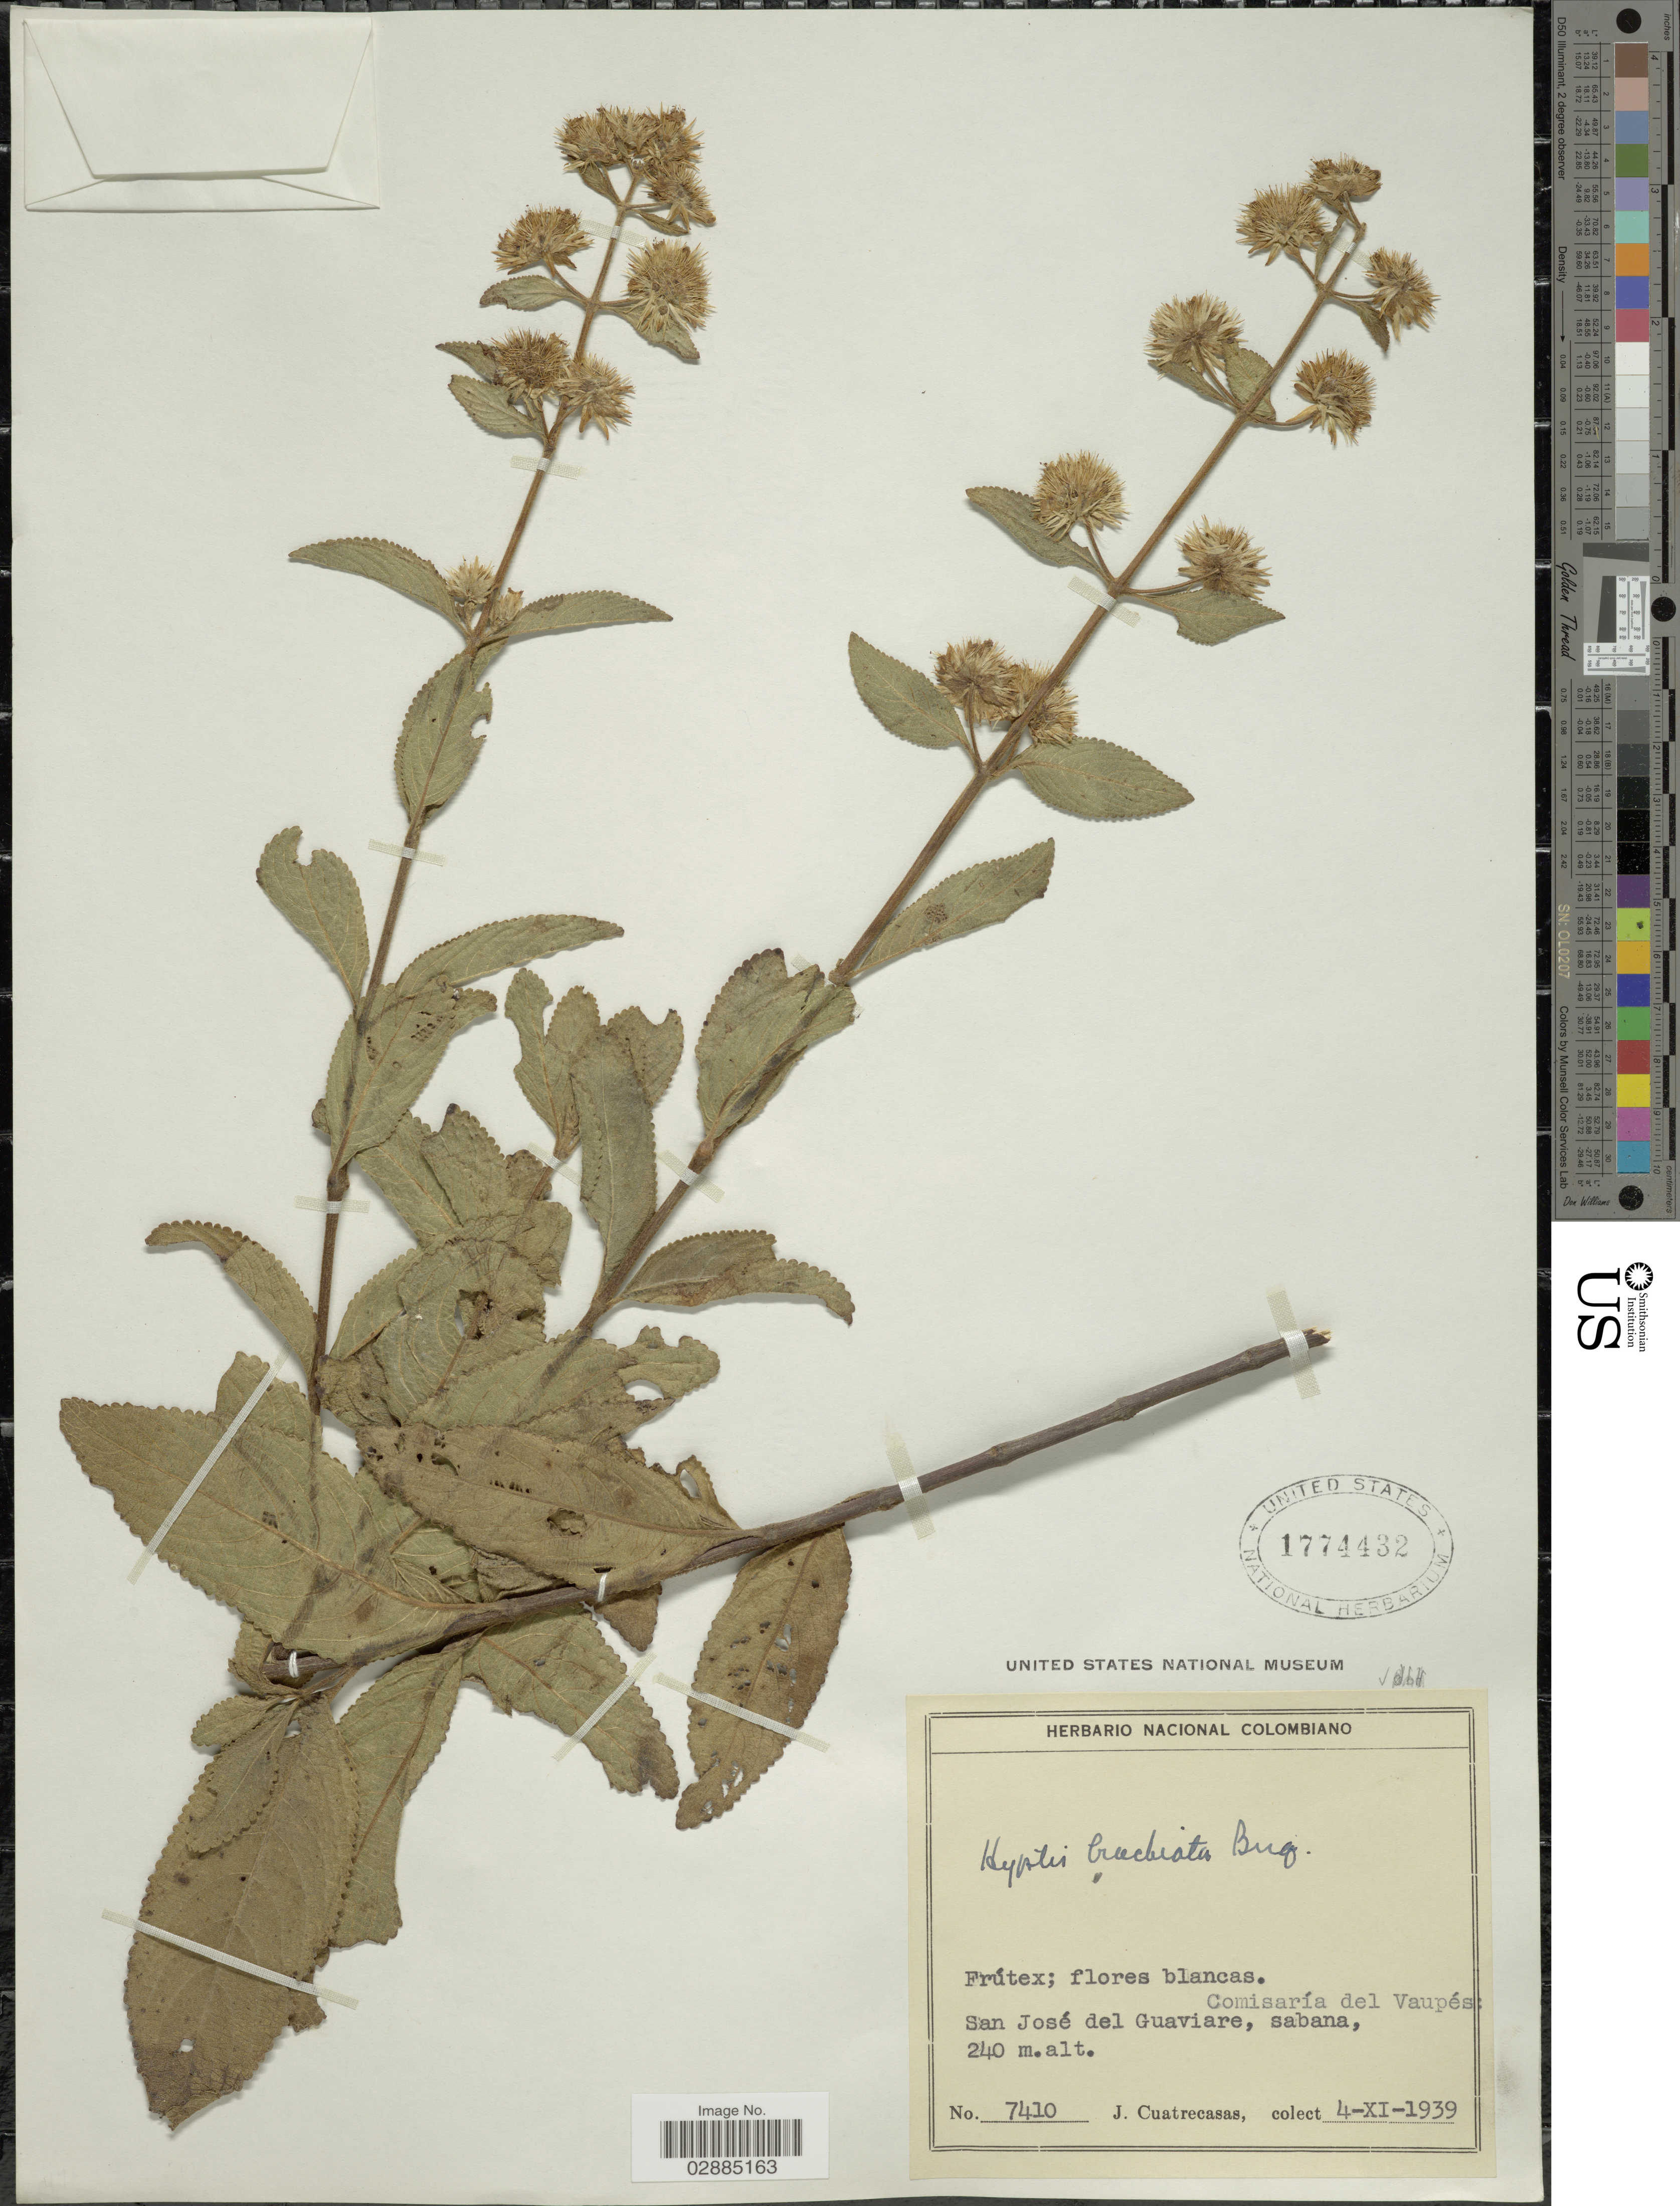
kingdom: Plantae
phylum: Tracheophyta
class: Magnoliopsida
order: Lamiales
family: Lamiaceae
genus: Hyptis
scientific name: Hyptis brachiata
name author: Briq.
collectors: J. Cuatrecasas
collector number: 7410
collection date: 1939-11-04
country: Colombia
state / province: Guaviare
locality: Comisaría del Vaupés: San José del Guaviare, sabana.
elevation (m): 240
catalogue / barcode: US 1774432